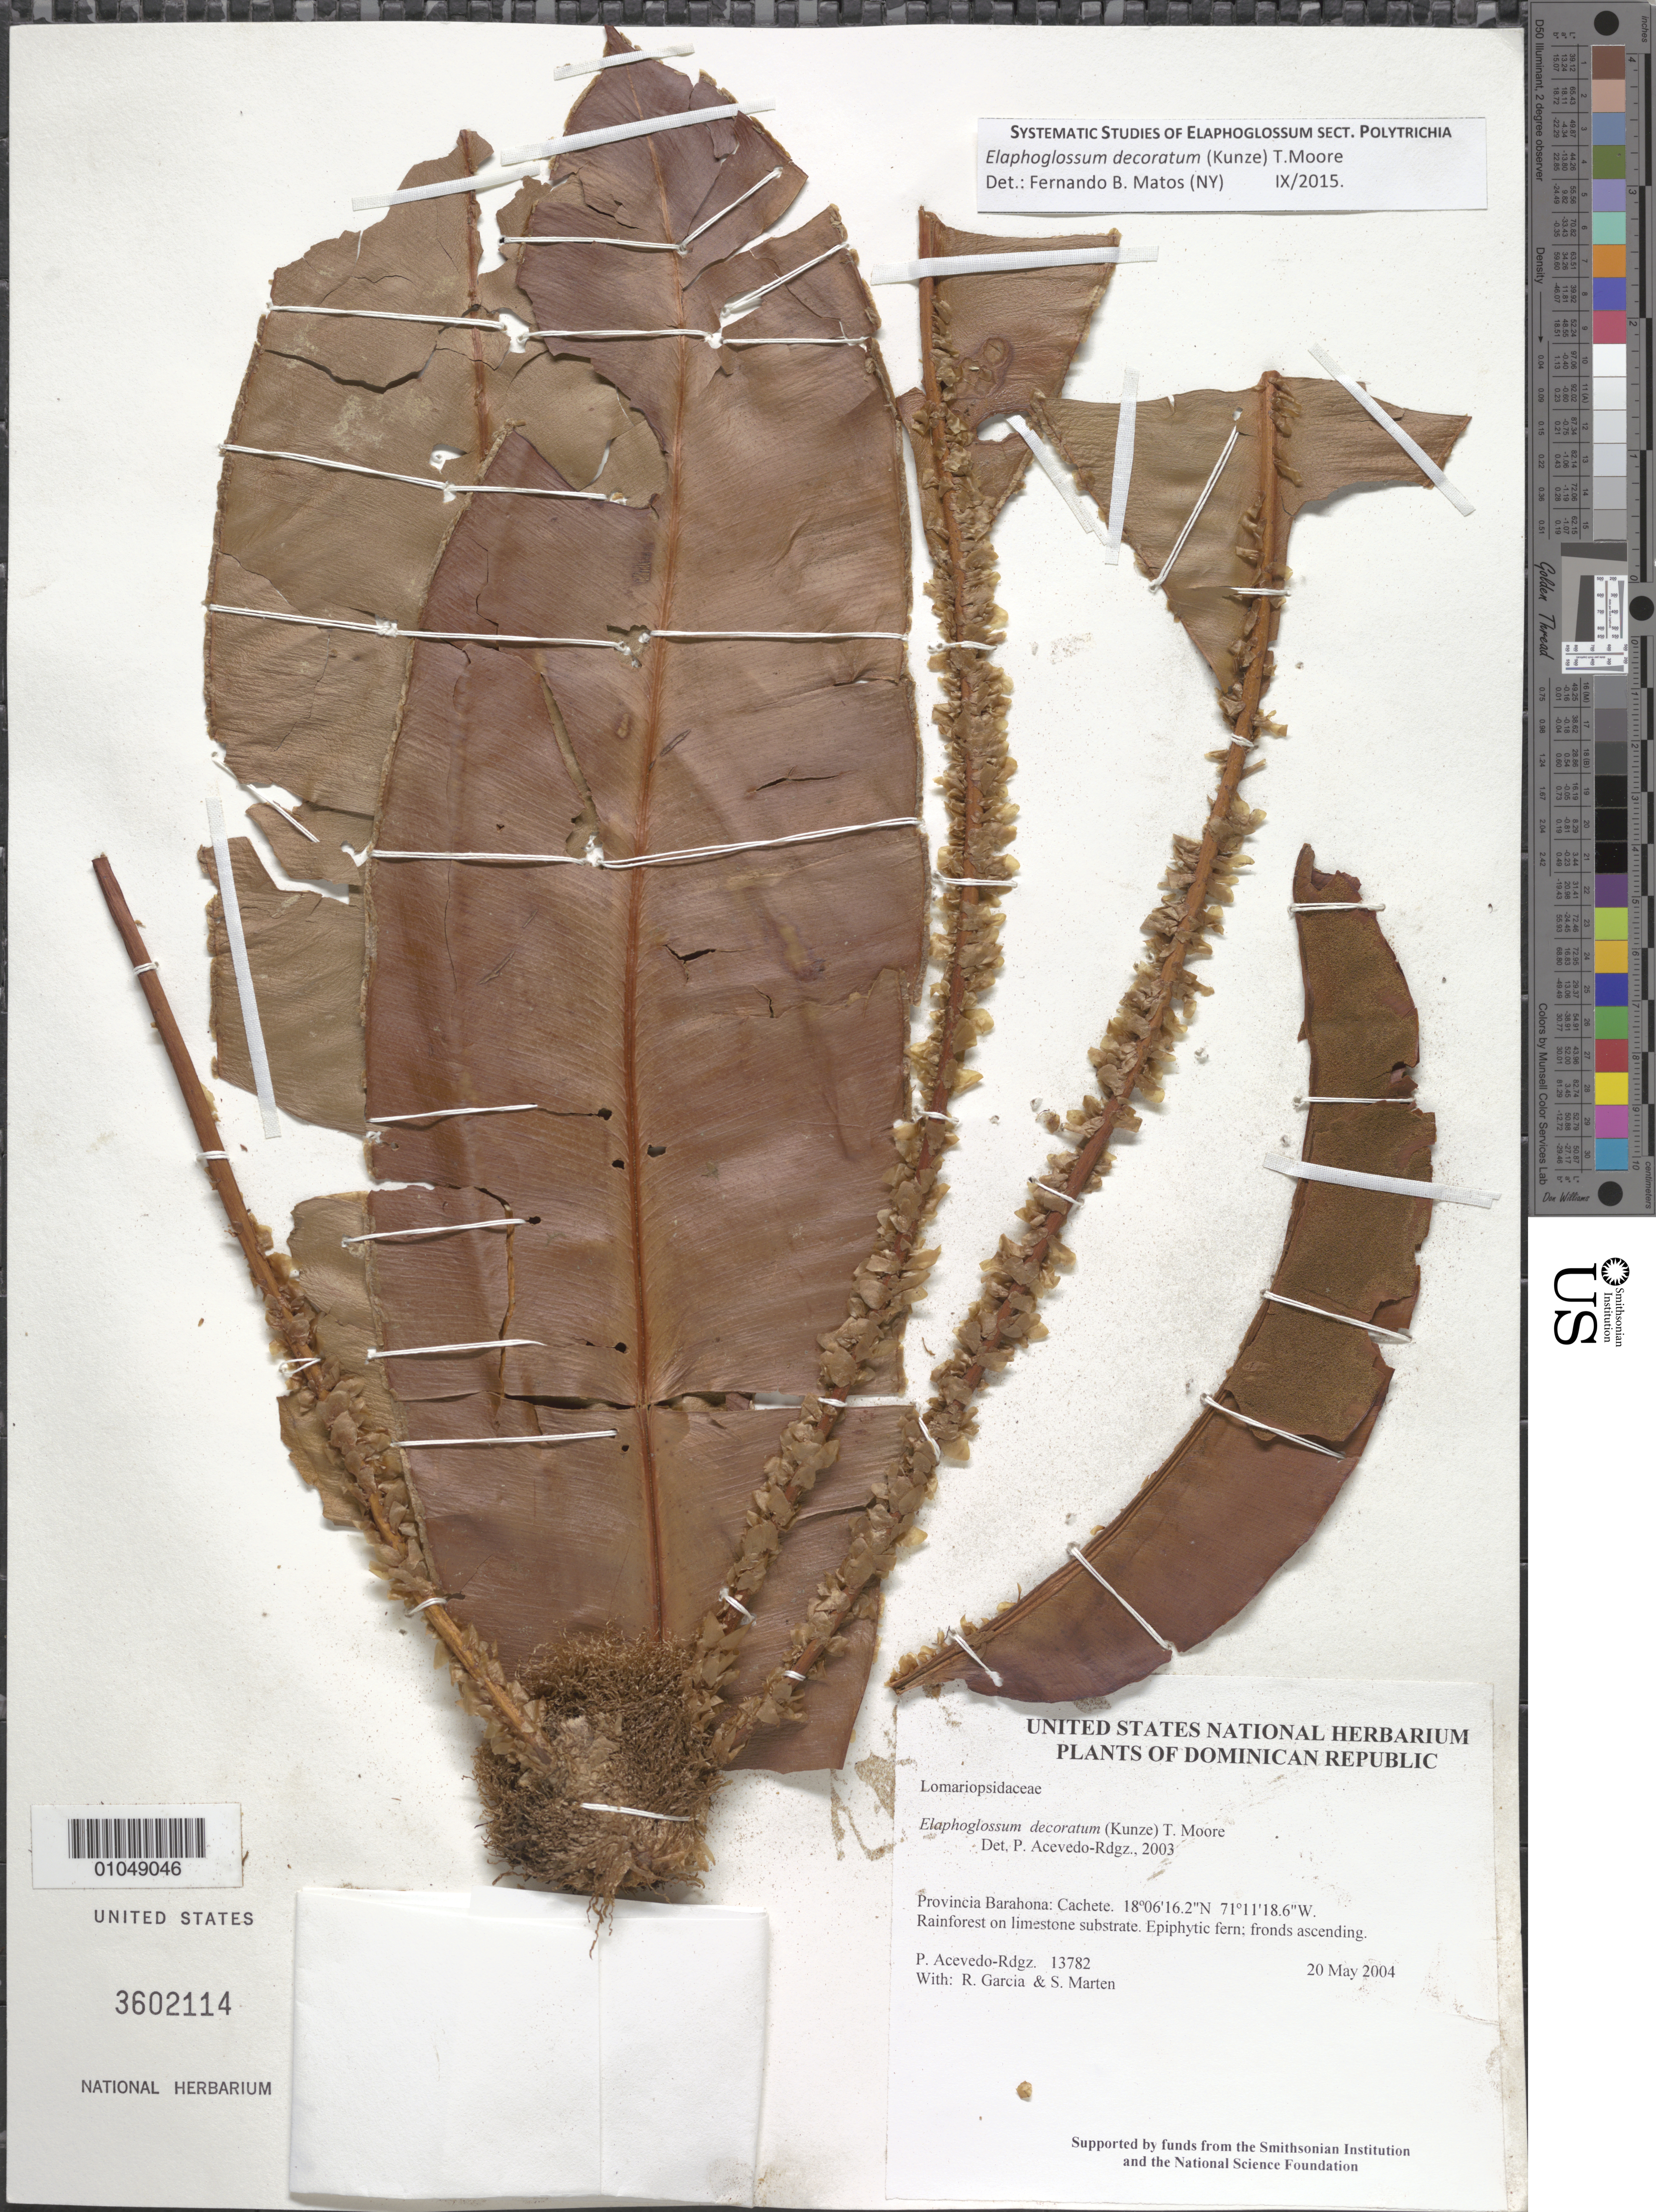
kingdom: Plantae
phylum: Tracheophyta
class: Polypodiopsida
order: Polypodiales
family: Dryopteridaceae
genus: Elaphoglossum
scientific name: Elaphoglossum decoratum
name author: (Kunze) T. Moore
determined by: Acevedo-Rodríguez, P., (BOT), Smithsonian Institution - National Museum of Natural History (UNITED STATES)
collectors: P. Acevedo-Rodr., R. G. García & S. Marten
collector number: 13782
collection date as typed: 20 May 2004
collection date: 2004-05-20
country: Dominican Republic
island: Hispaniola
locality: Provincia Barahona: Cachete.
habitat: Rainforest on limestone substrate.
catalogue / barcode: US 3602114